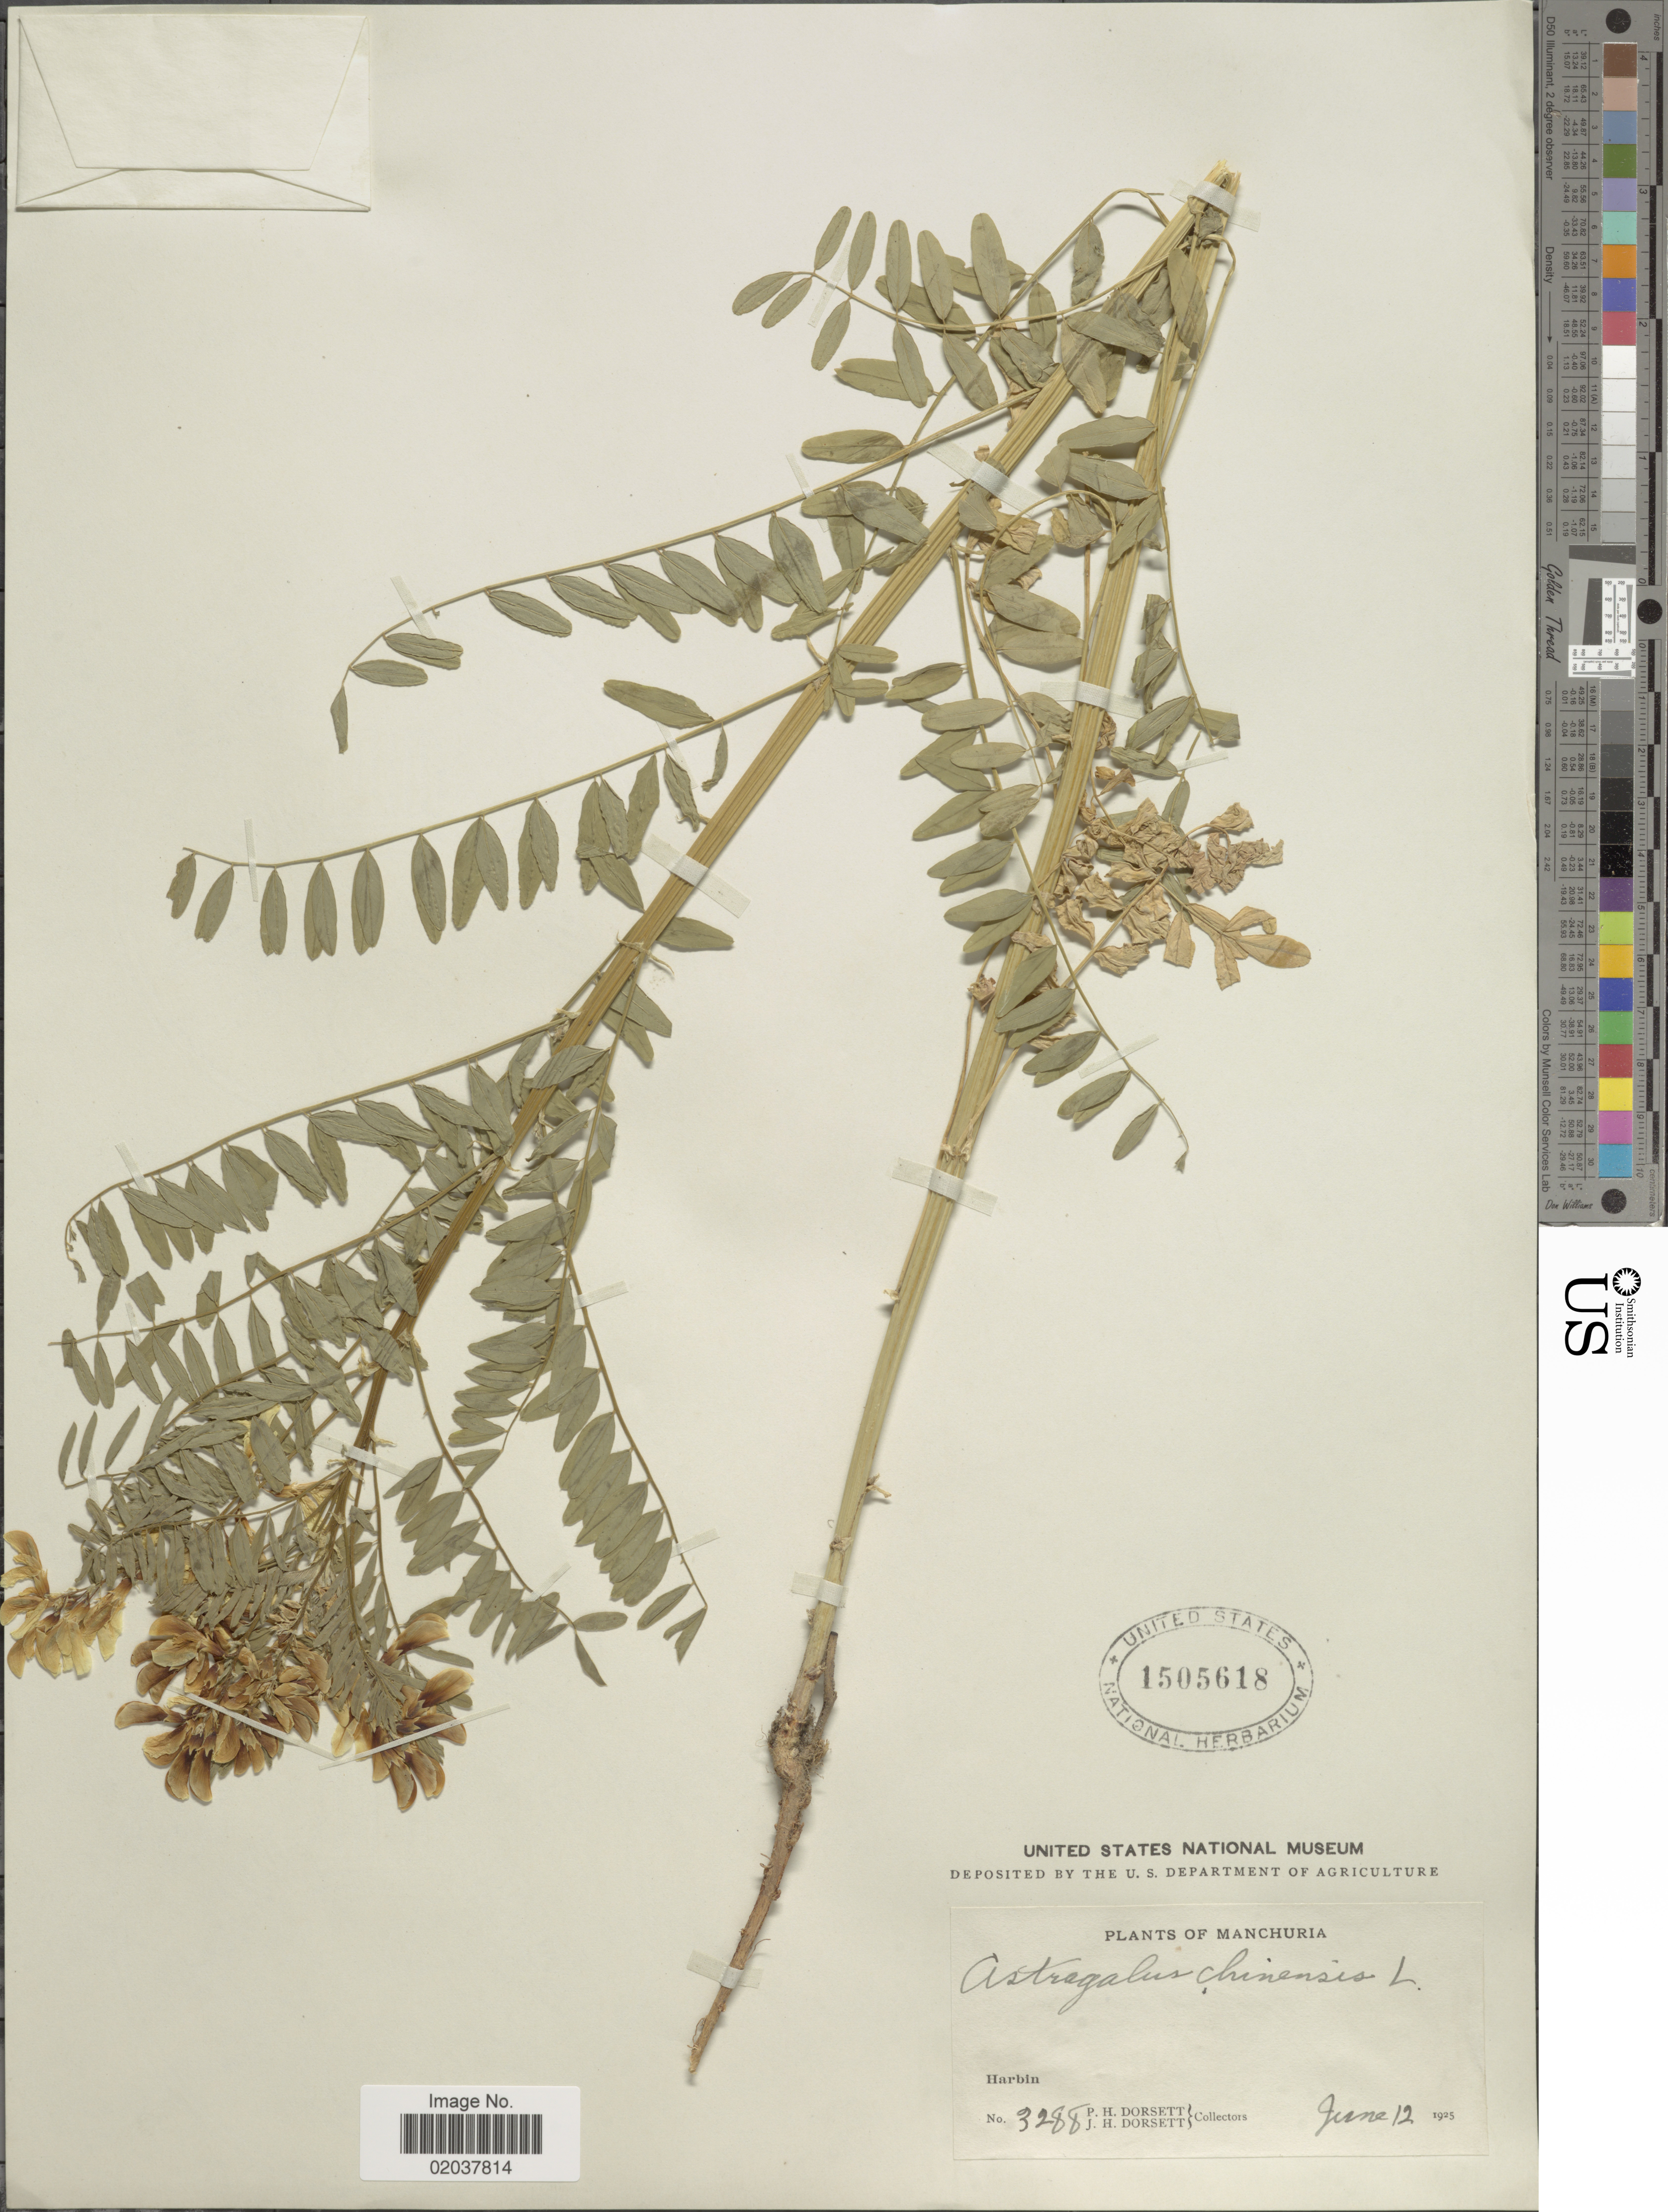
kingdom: Plantae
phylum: Tracheophyta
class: Magnoliopsida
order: Fabales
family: Fabaceae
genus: Astragalus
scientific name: Astragalus chinensis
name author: L.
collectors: P. H. Dorsett & J. Dorsett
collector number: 3288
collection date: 1925-06-12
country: China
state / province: Heilongjiang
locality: Manchuria, Harbin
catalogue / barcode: US 1505618